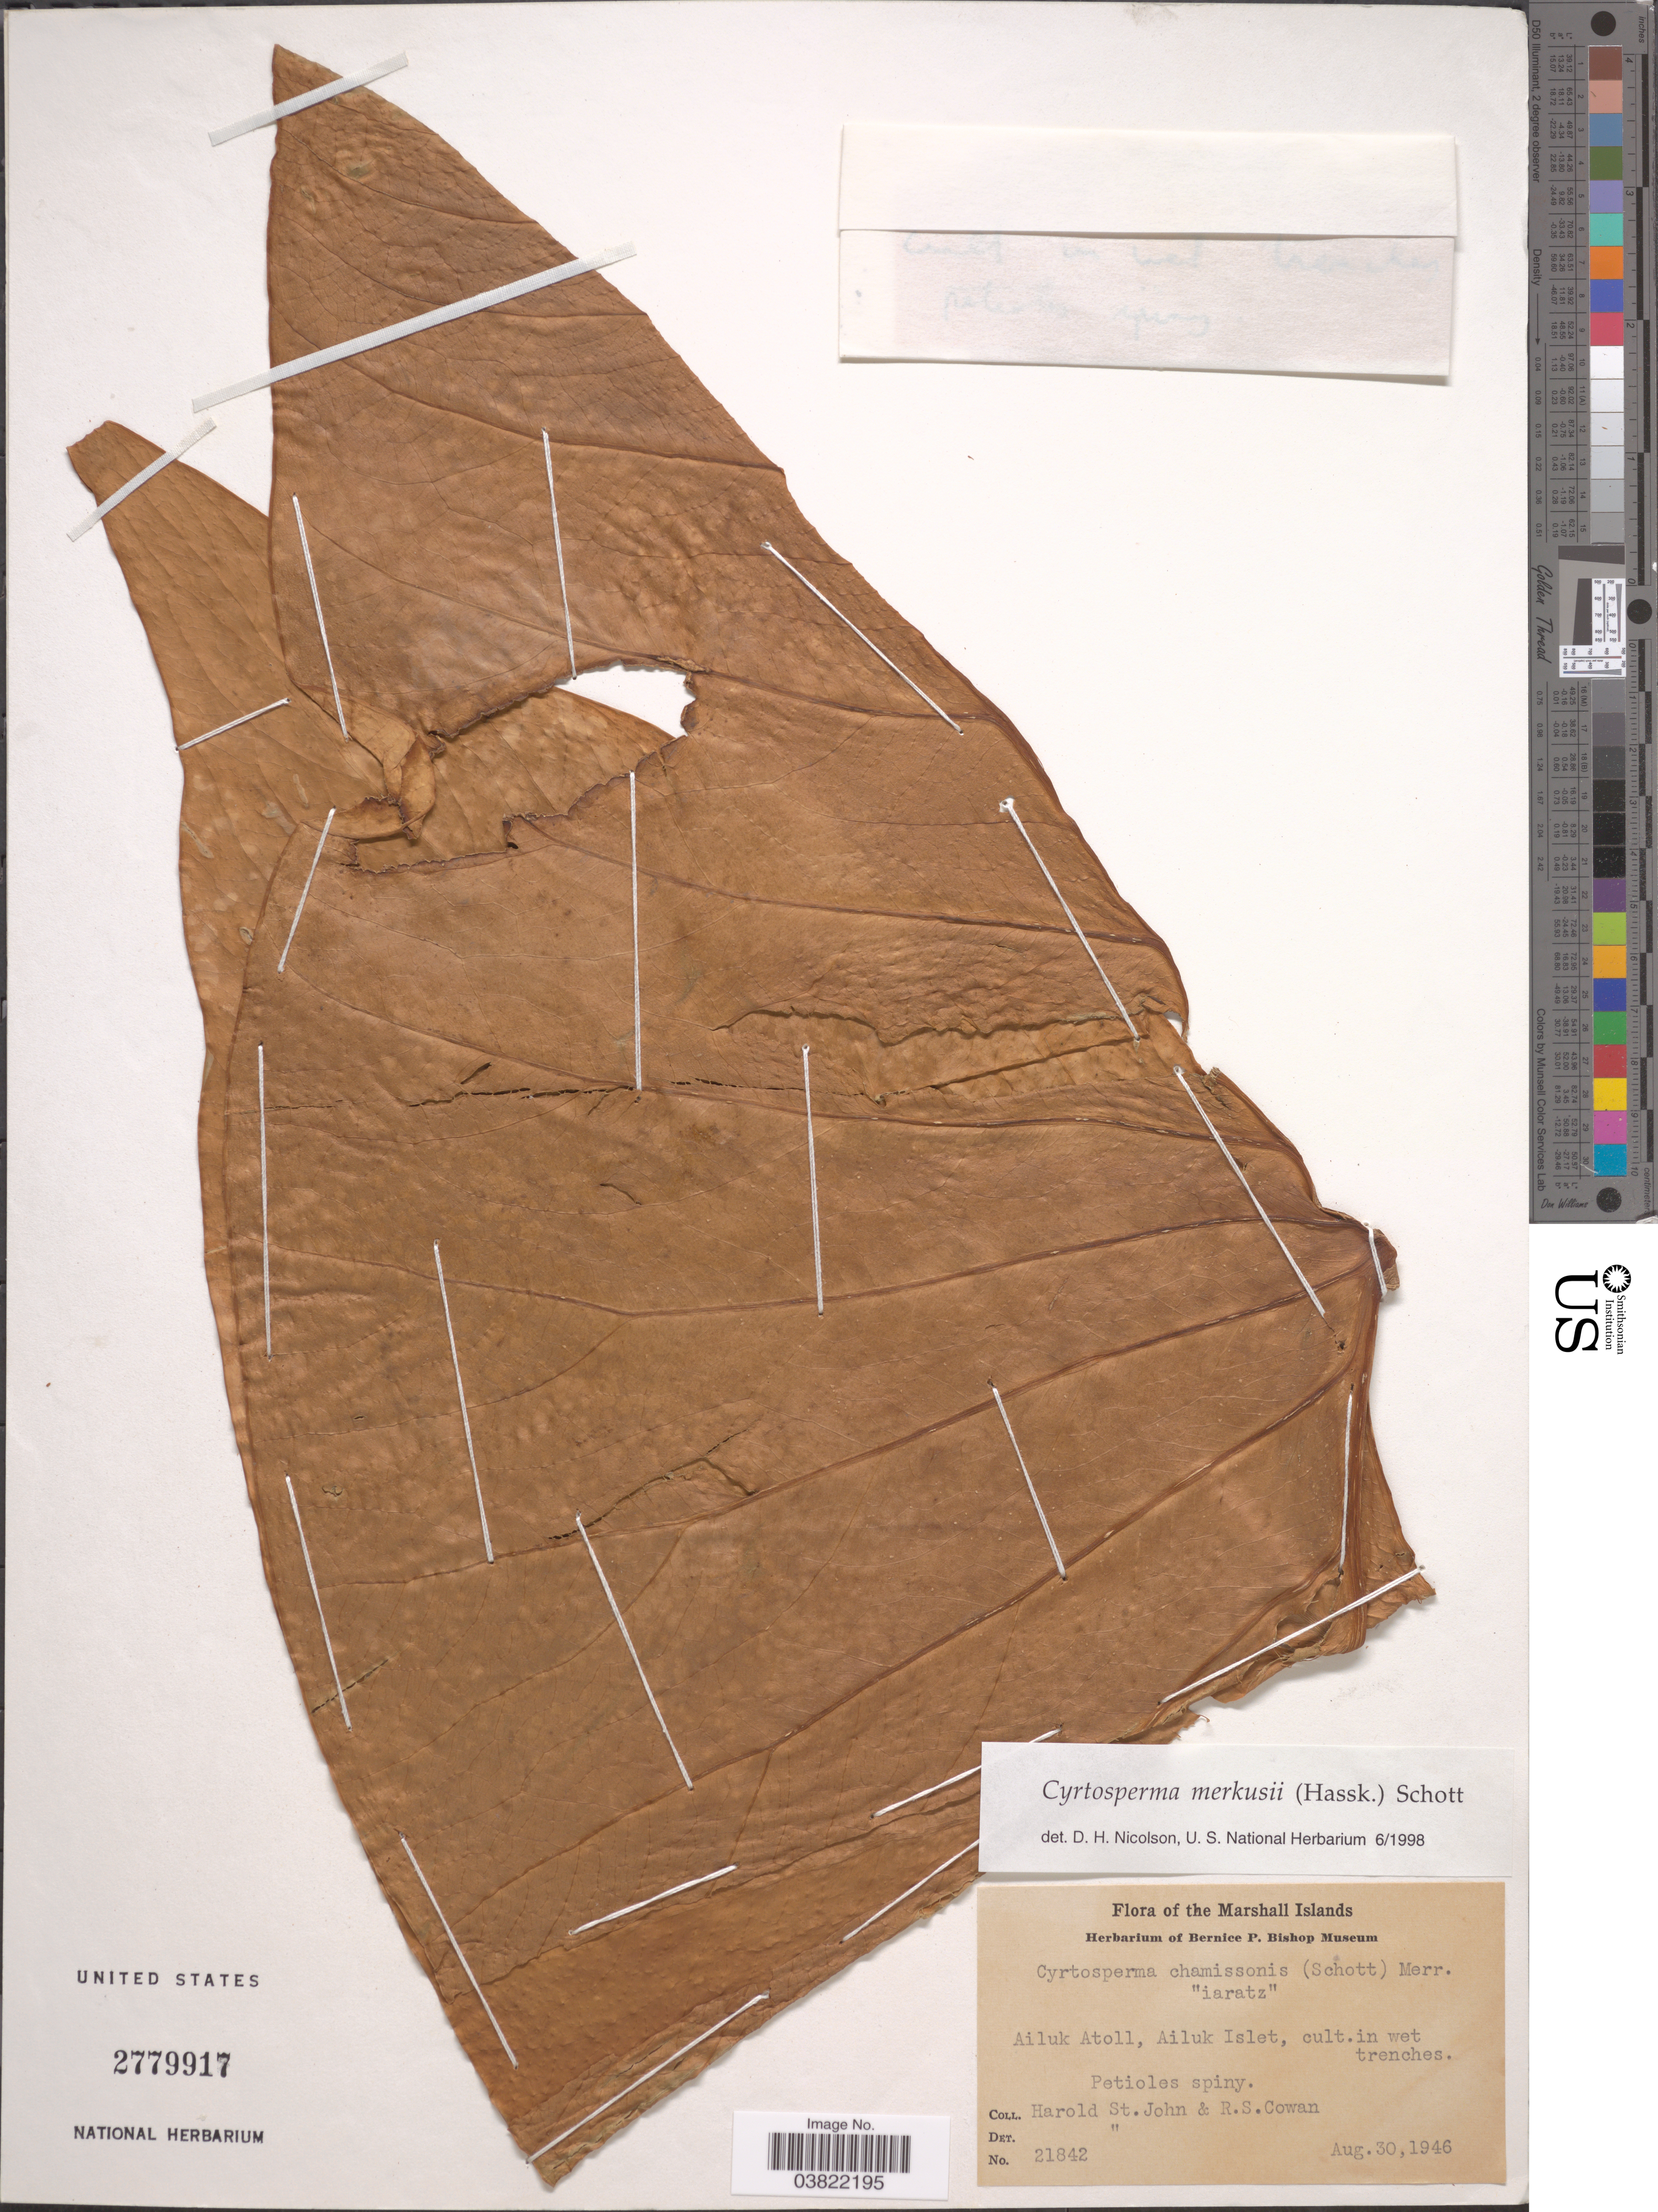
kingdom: Plantae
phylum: Tracheophyta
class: Liliopsida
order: Alismatales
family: Araceae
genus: Cyrtosperma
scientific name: Cyrtosperma merkusii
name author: (Hassk.) Schott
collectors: H. St. John & R. S. Cowan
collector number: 21842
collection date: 1946-08-30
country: Marshall Islands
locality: The Marshall Islands. Ailuk Atoll, Ailuk Islet.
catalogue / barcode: US 2779917